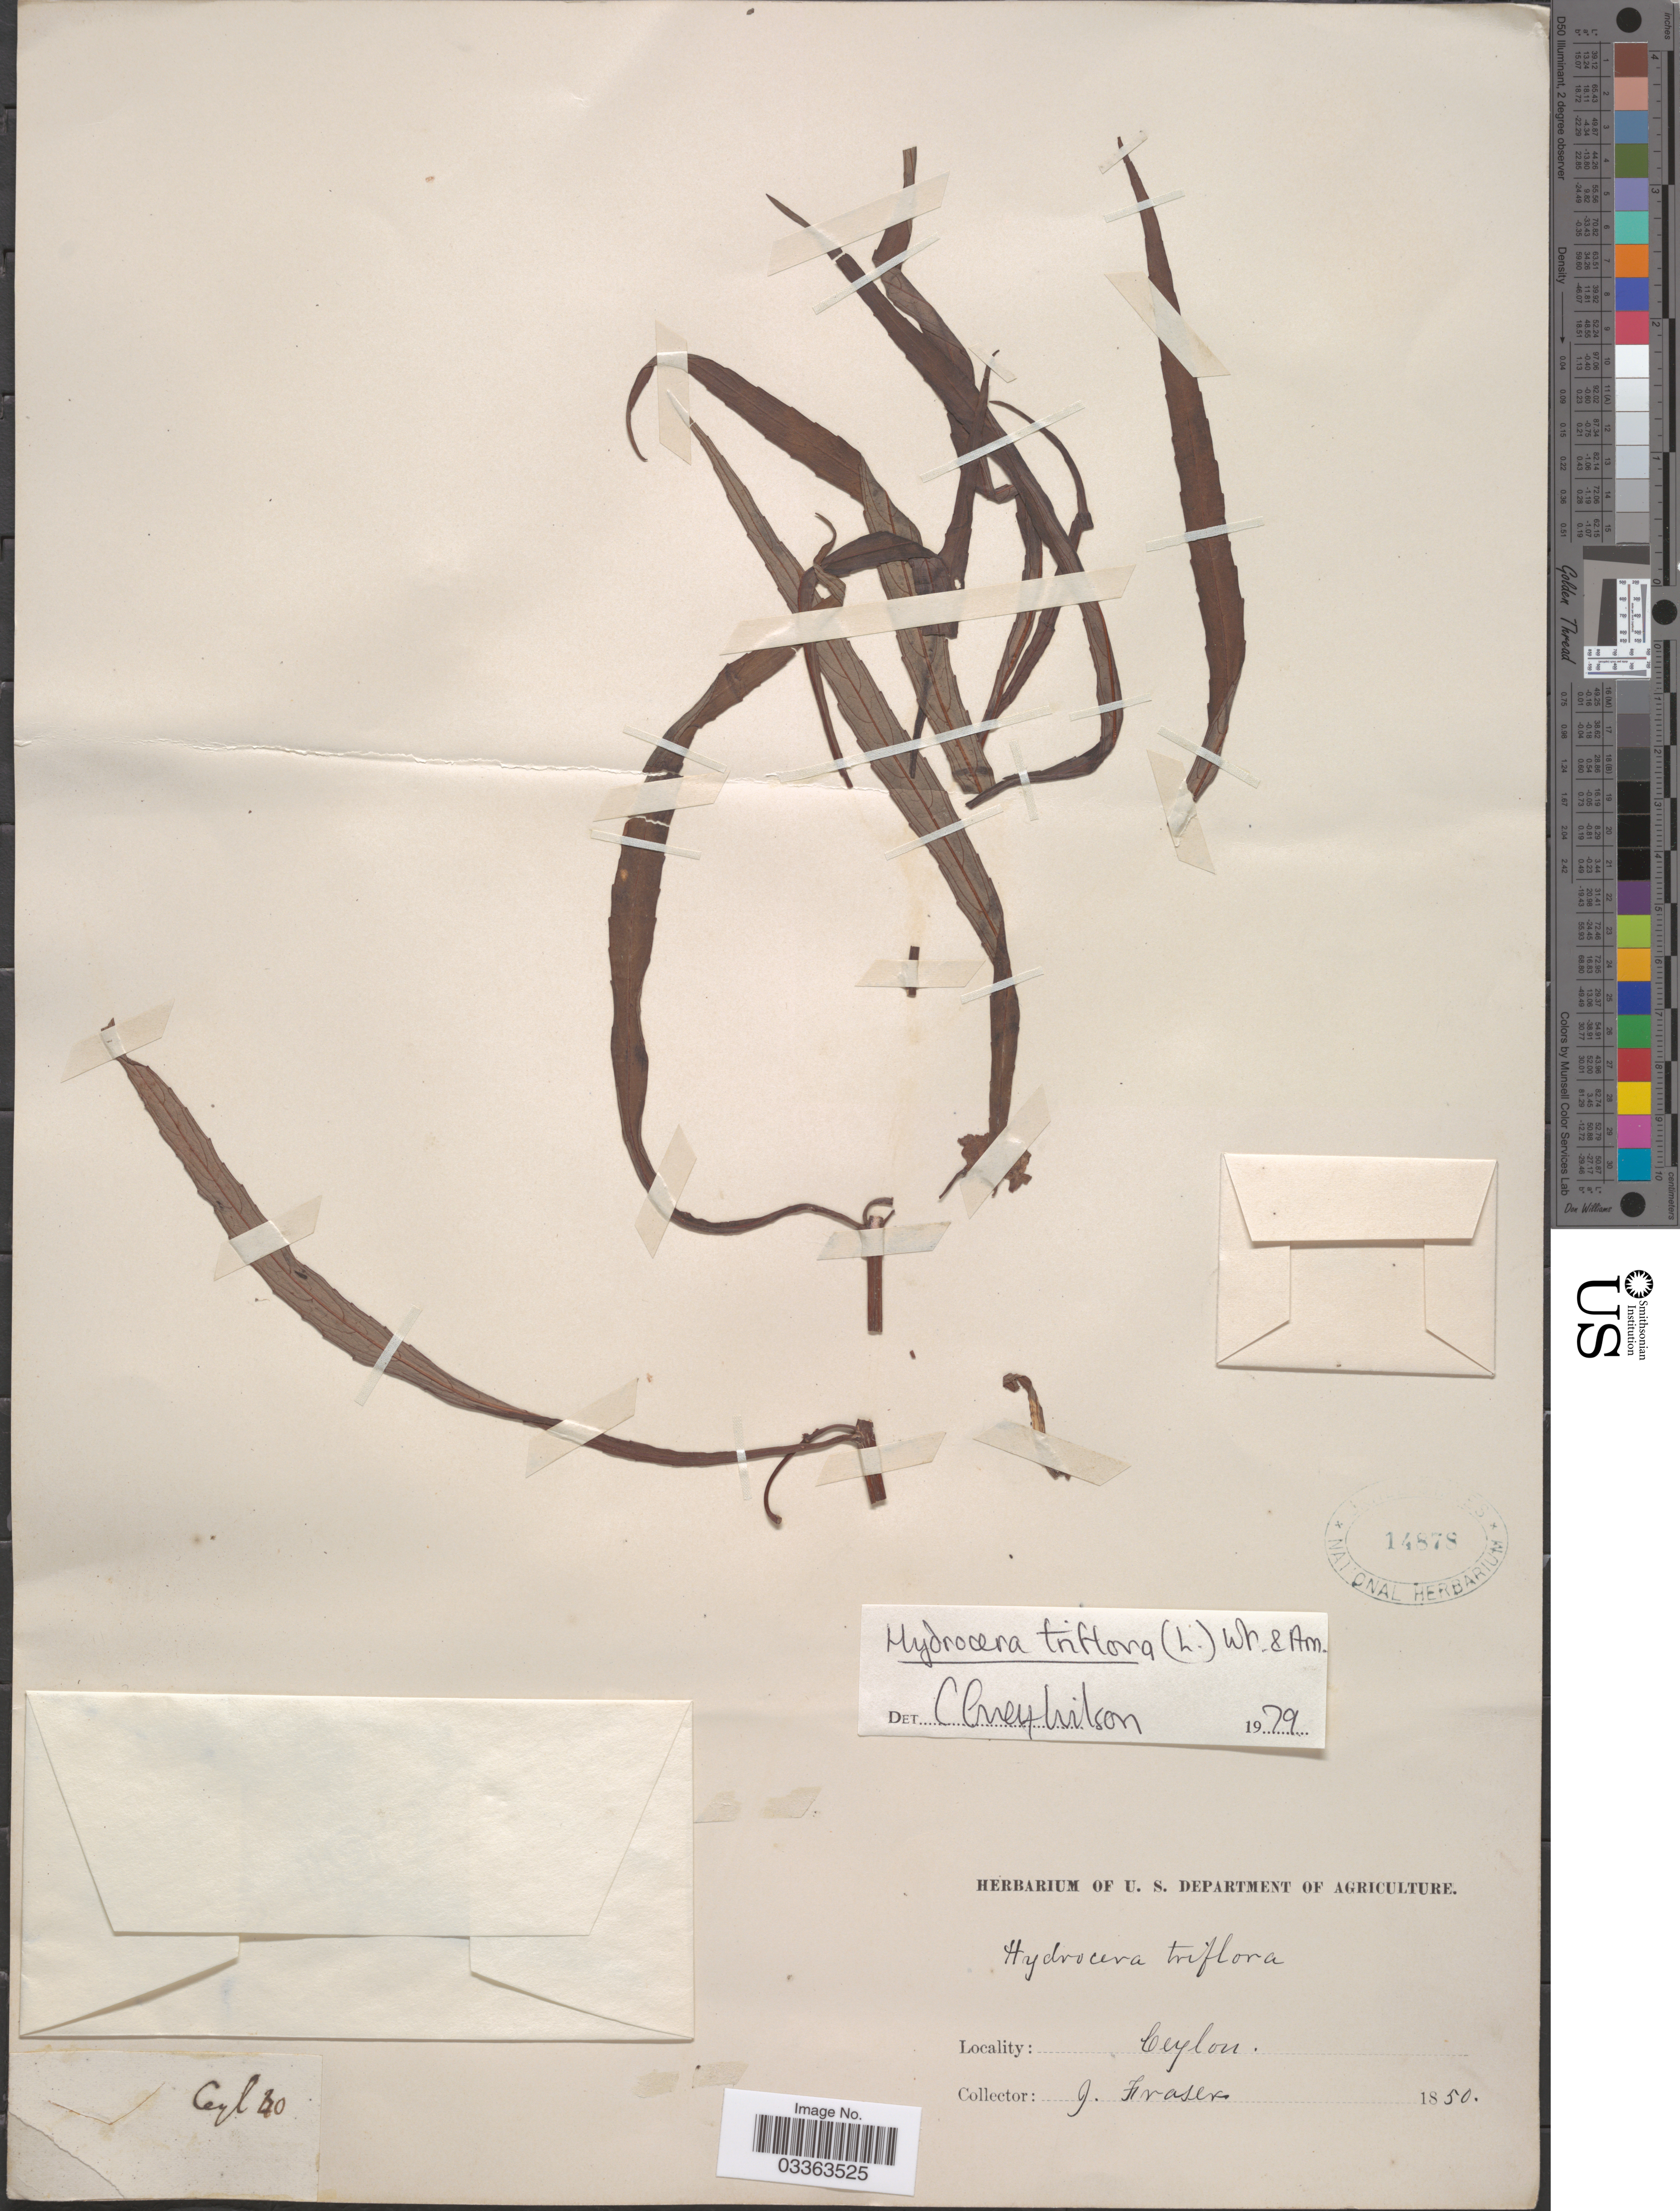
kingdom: Plantae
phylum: Tracheophyta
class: Magnoliopsida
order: Ericales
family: Balsaminaceae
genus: Hydrocera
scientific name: Hydrocera triflora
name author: (L.) Wight & Arn.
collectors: J. Fraser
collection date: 1850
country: Sri Lanka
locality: Ceylon.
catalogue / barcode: US 14878